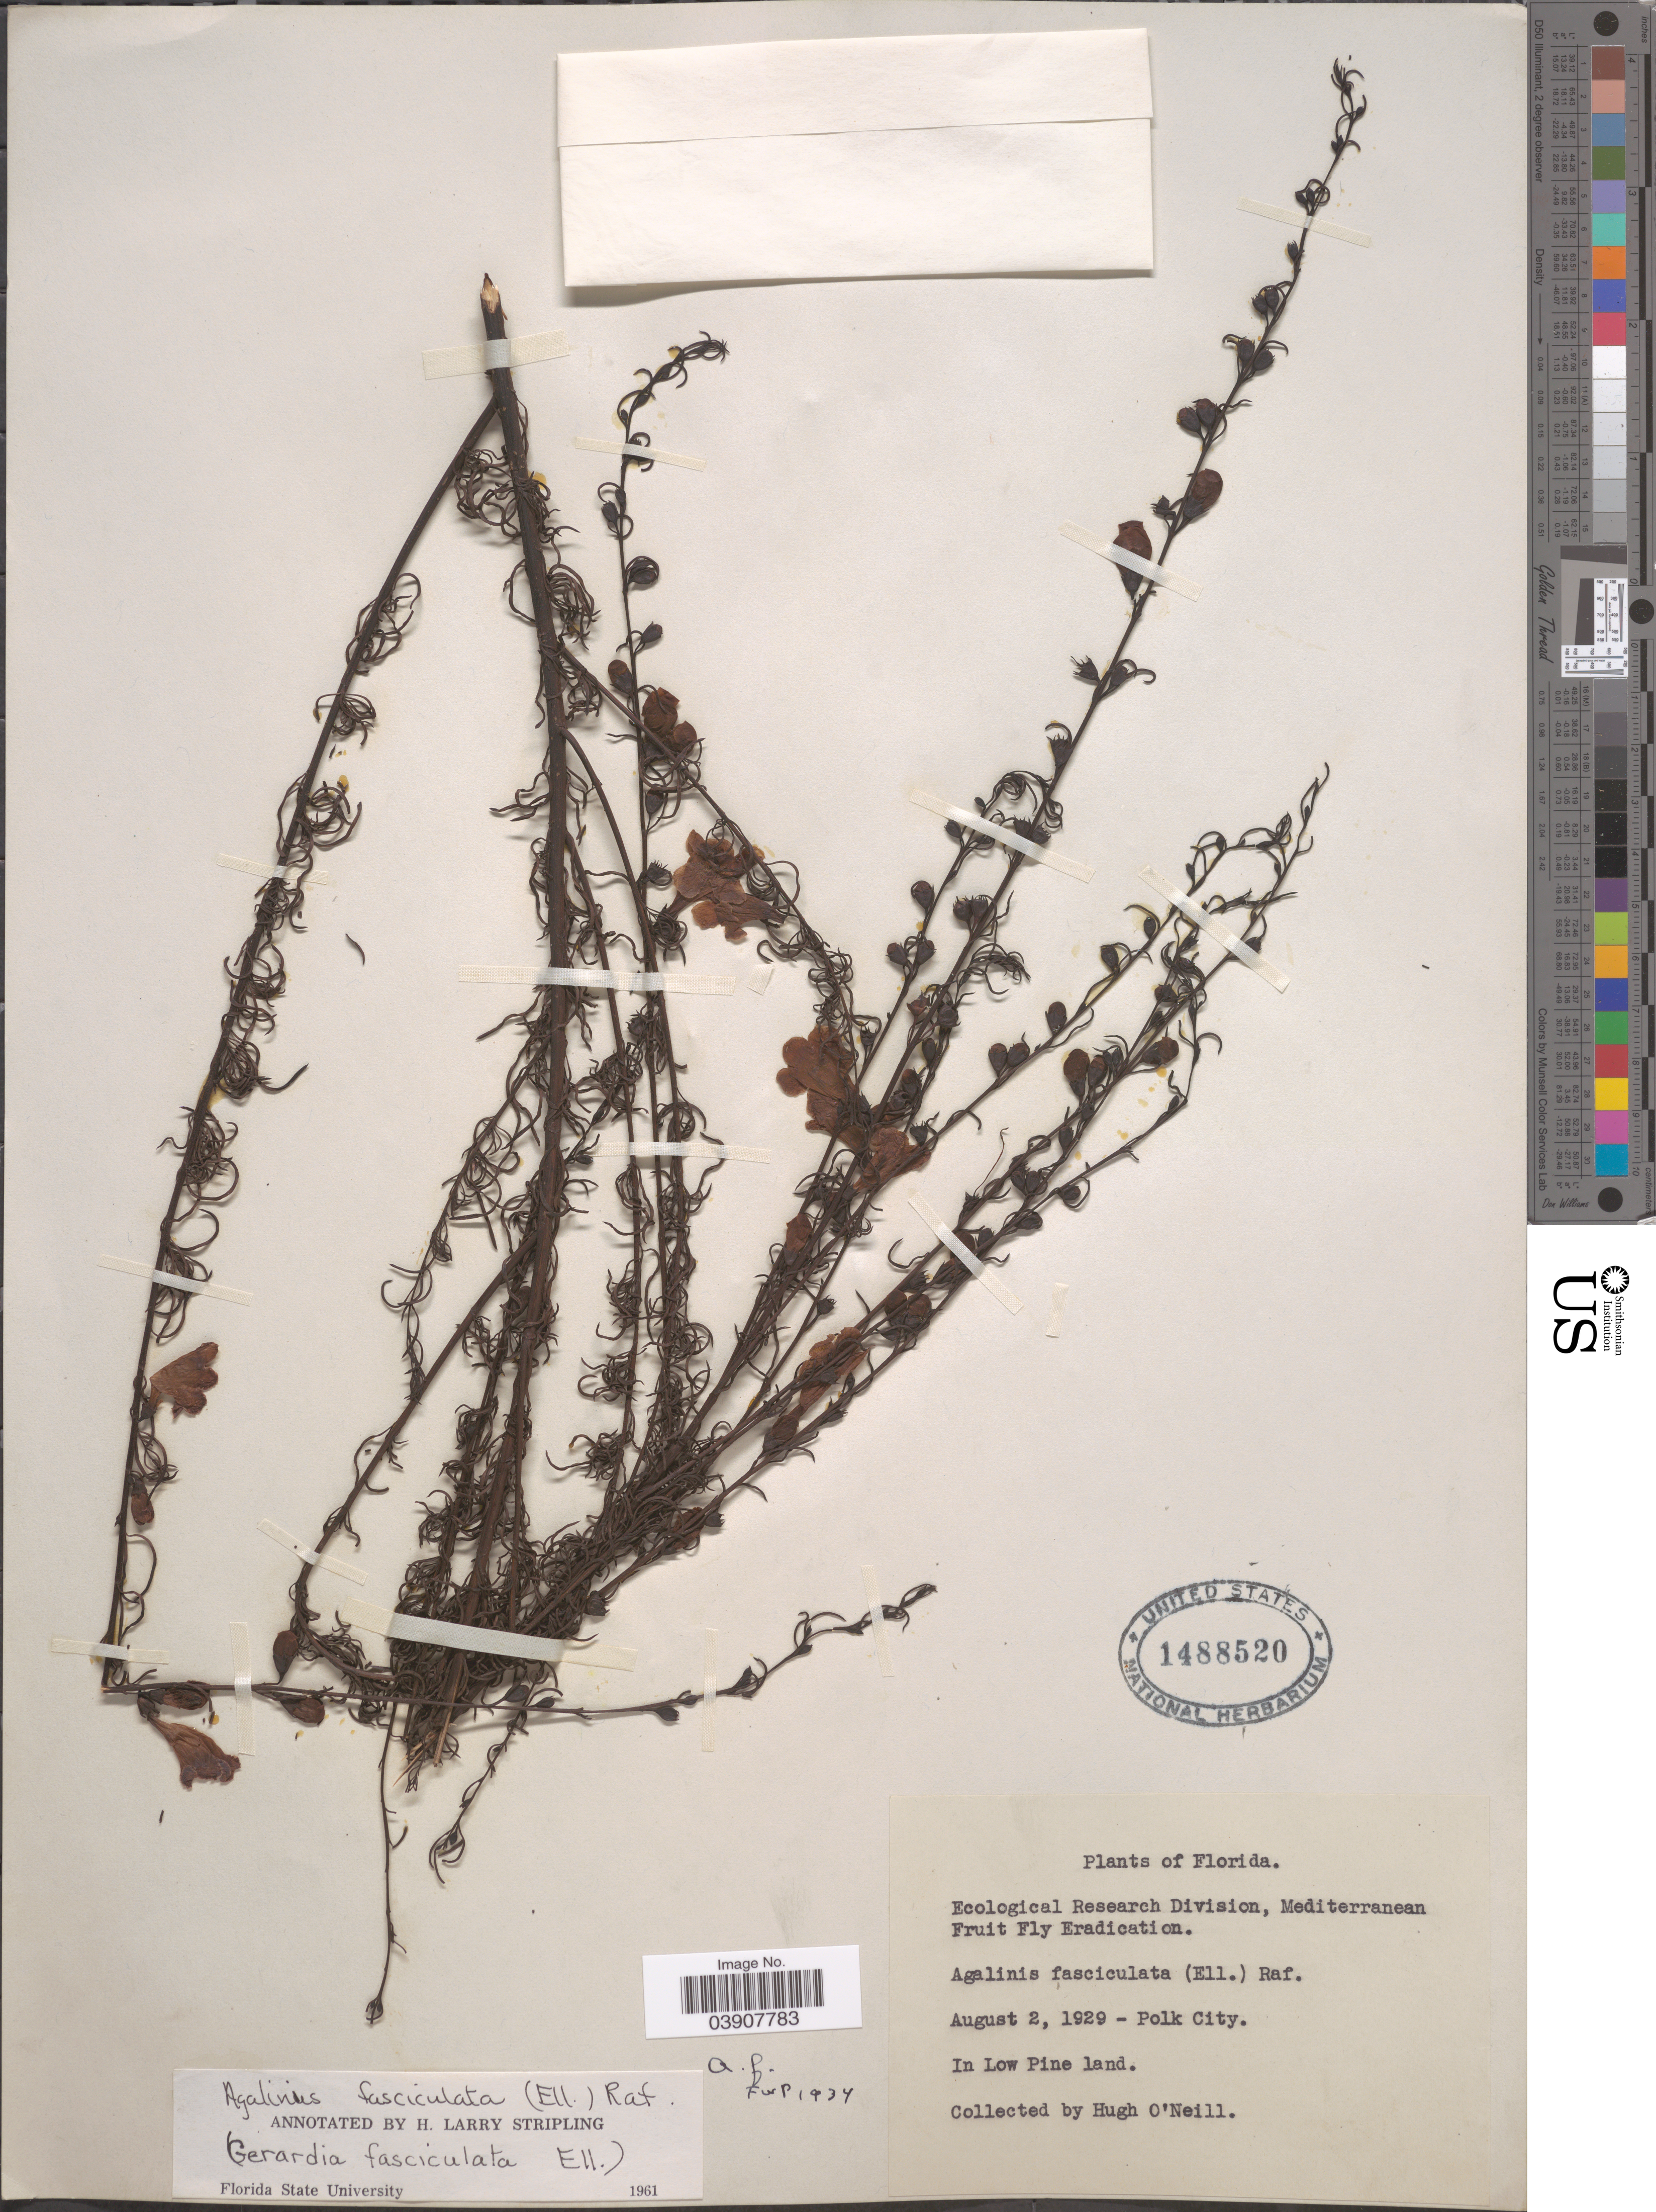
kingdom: Plantae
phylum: Tracheophyta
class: Magnoliopsida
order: Lamiales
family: Orobanchaceae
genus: Agalinis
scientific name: Agalinis fasciculata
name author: (Elliott) Raf.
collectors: H. O'Neill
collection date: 1929-08-02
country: United States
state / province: Florida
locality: Polk City. In Low Pine Land.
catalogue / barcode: US 1488520